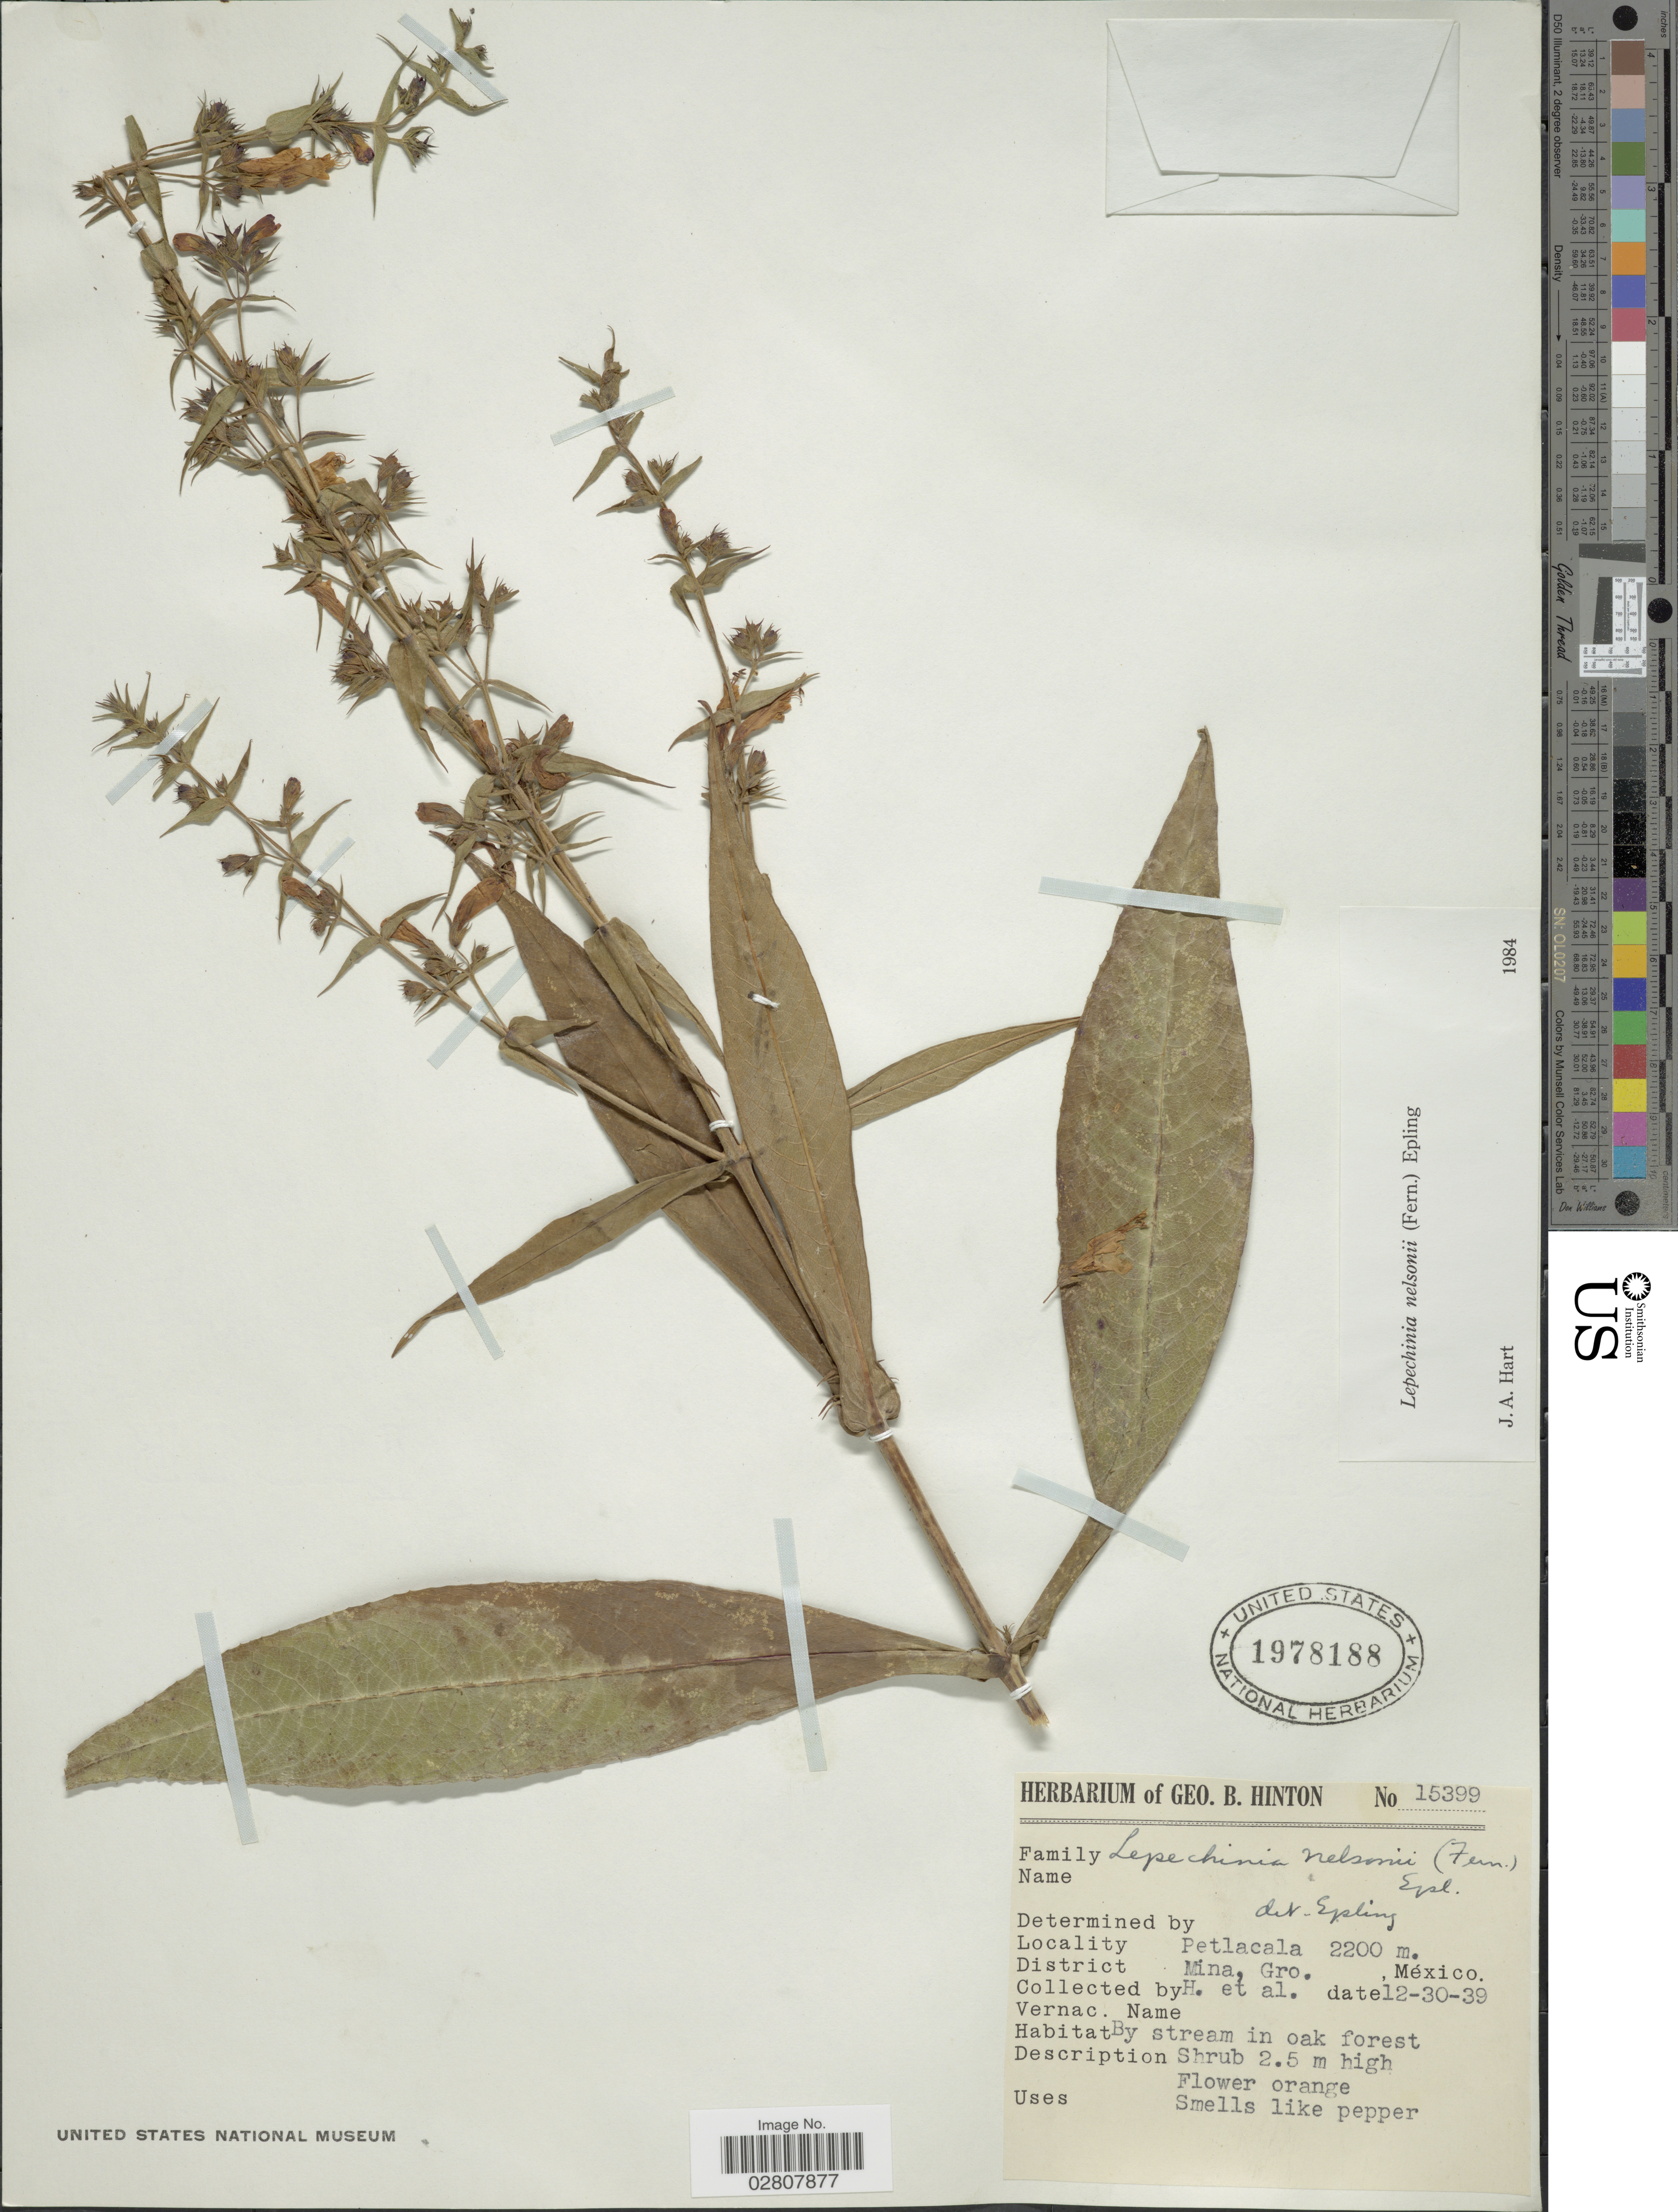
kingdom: Plantae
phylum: Tracheophyta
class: Magnoliopsida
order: Lamiales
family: Lamiaceae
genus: Lepechinia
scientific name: Lepechinia nelsonii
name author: (Fernald) Epling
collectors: G. B. Hinton & et al.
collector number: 15399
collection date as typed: Transcribed d/m/y: 30/12/39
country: Mexico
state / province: Guerrero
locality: Petlacala. District Mina, Gro.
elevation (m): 2200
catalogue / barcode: US 1978188